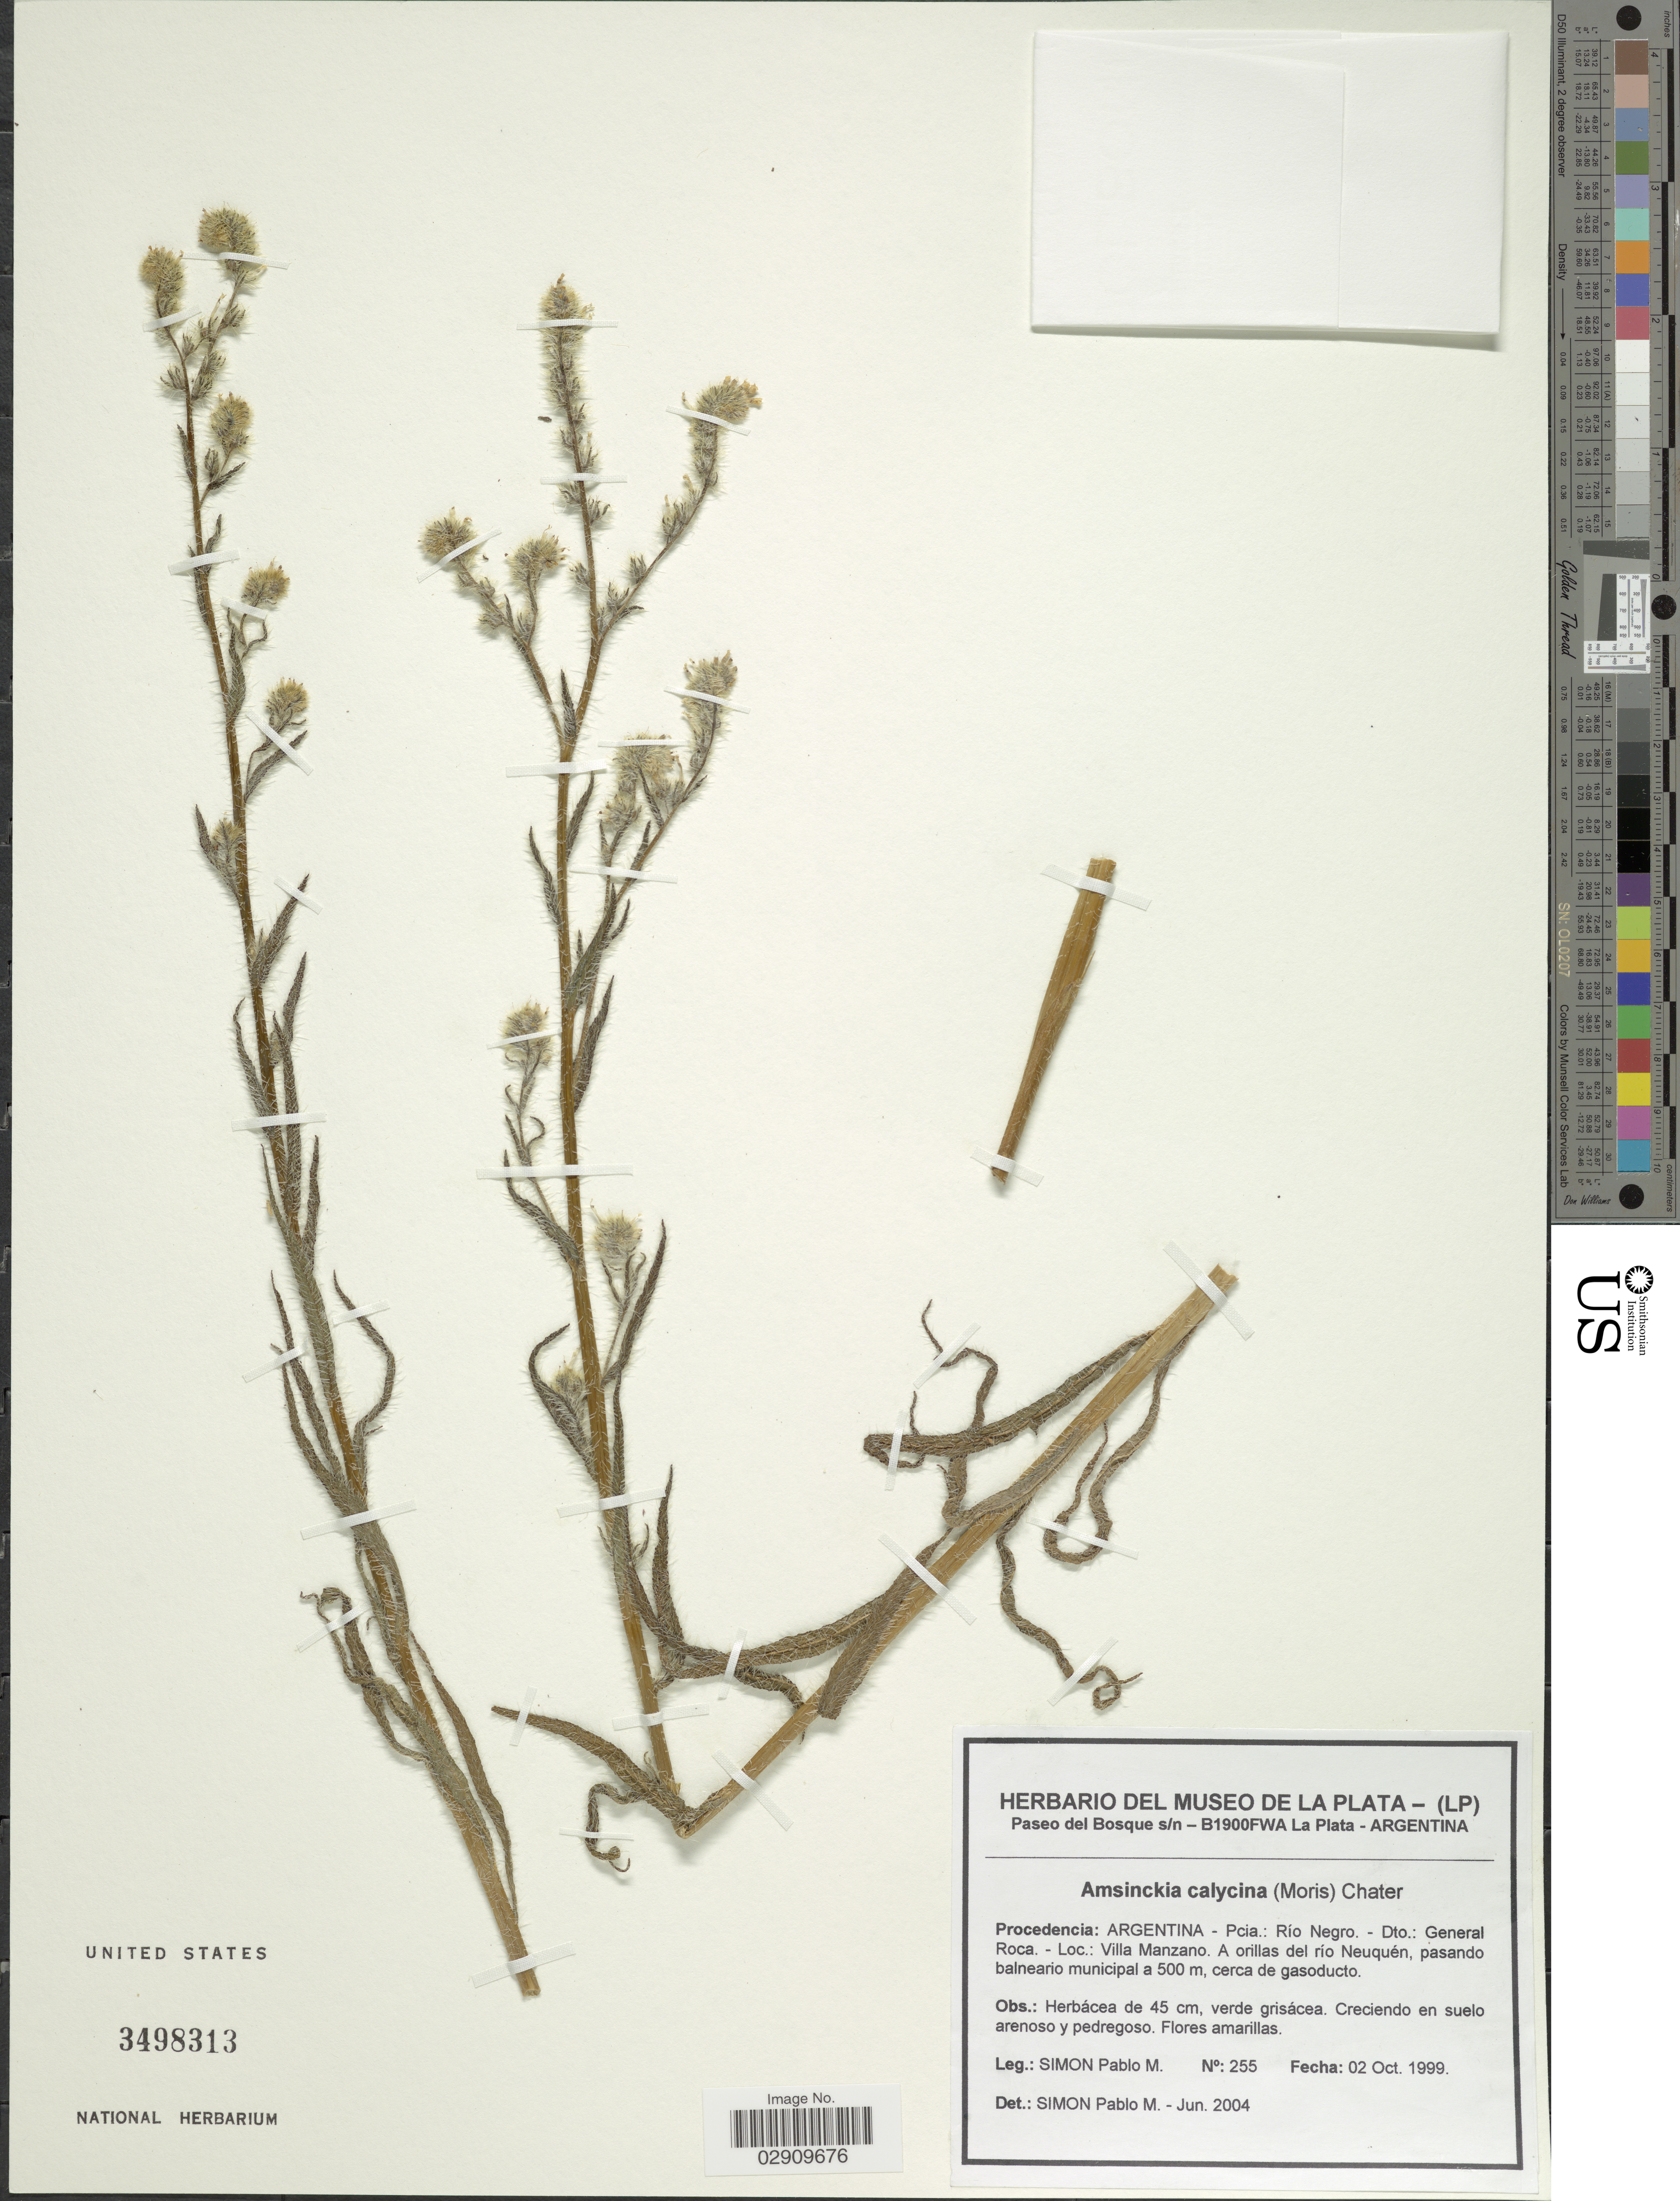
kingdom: Plantae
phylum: Tracheophyta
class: Magnoliopsida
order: Boraginales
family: Boraginaceae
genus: Amsinckia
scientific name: Amsinckia calycina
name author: (Moris) Chater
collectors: S. Pablo M.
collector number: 255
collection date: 1999-10-02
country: Argentina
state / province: Rio Negro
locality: Pcia. Rio Negro, Dto. General Roca, Villa Manzano, A orillas del río Neuquén, pasando balneario municipal.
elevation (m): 500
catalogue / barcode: US 3498313